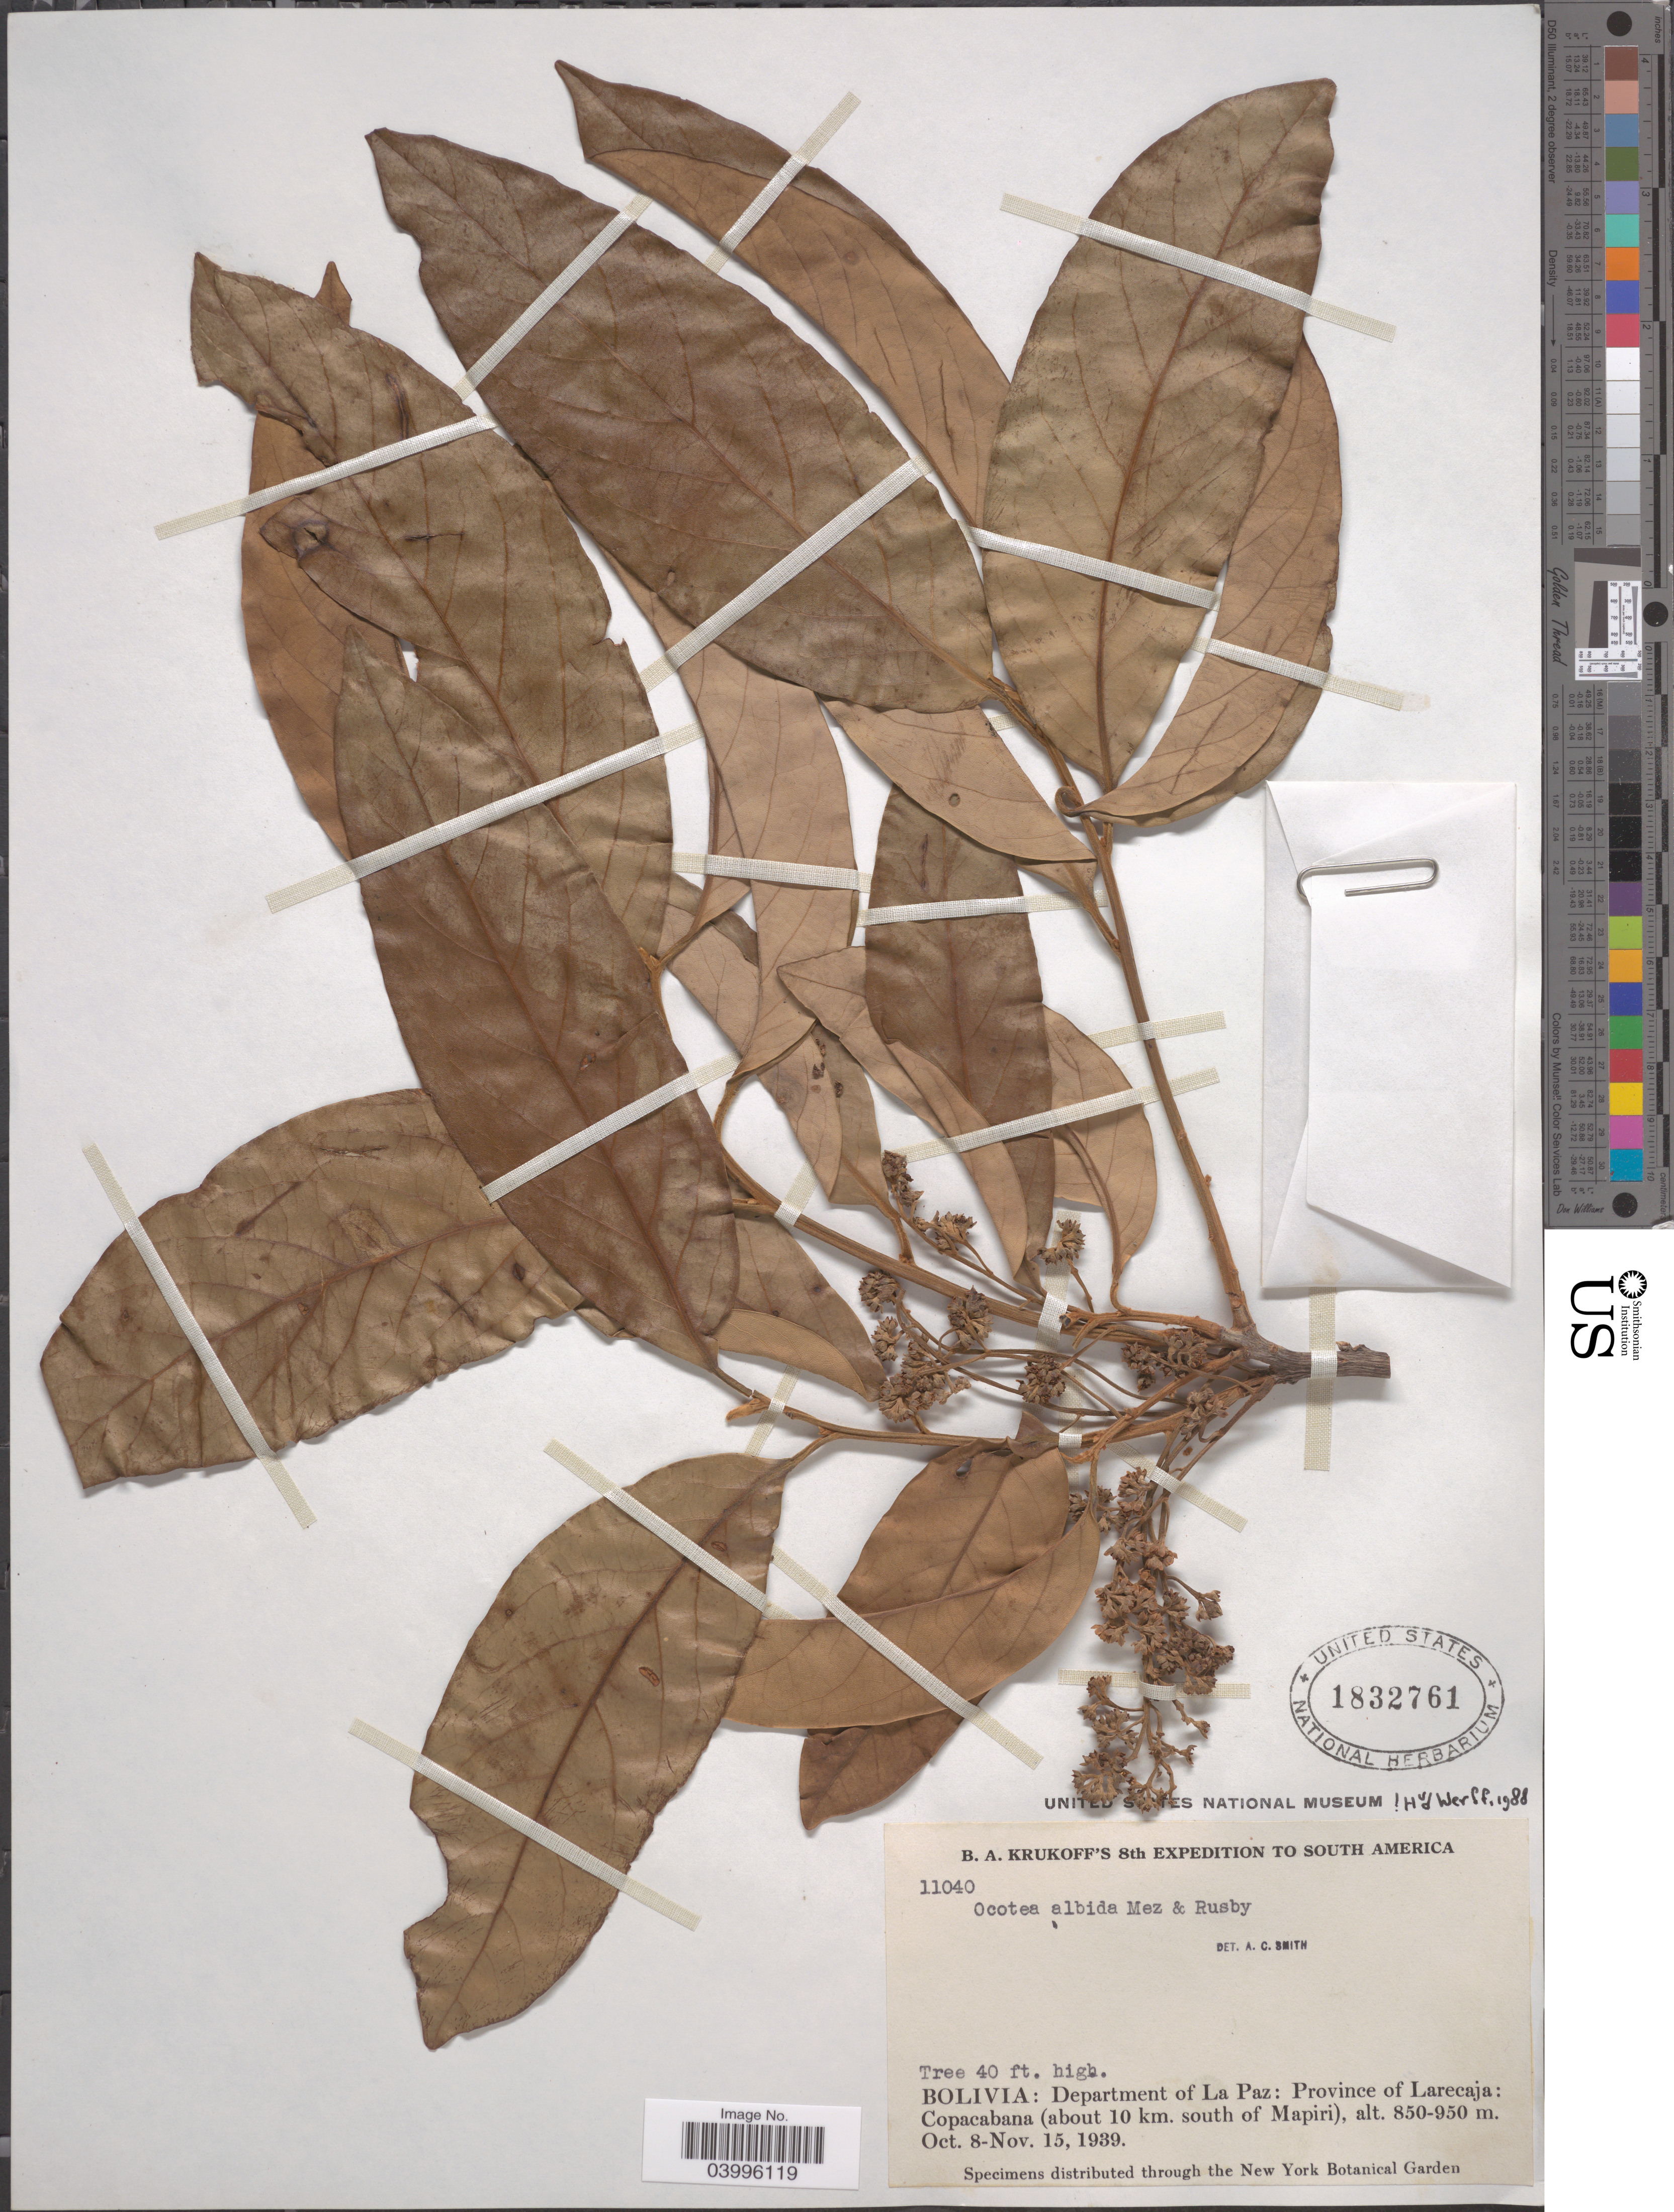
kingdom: Plantae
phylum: Tracheophyta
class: Magnoliopsida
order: Laurales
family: Lauraceae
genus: Ocotea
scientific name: Ocotea albida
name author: Mez & Rusby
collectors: B. A. Krukoff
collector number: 11040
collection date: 1939-10-08/1939-11-15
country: Bolivia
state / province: La Paz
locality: Department of La Paz: Province of Larecaja: Copacabana (about 10 km. south of Mapiri).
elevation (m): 850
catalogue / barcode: US 1832761